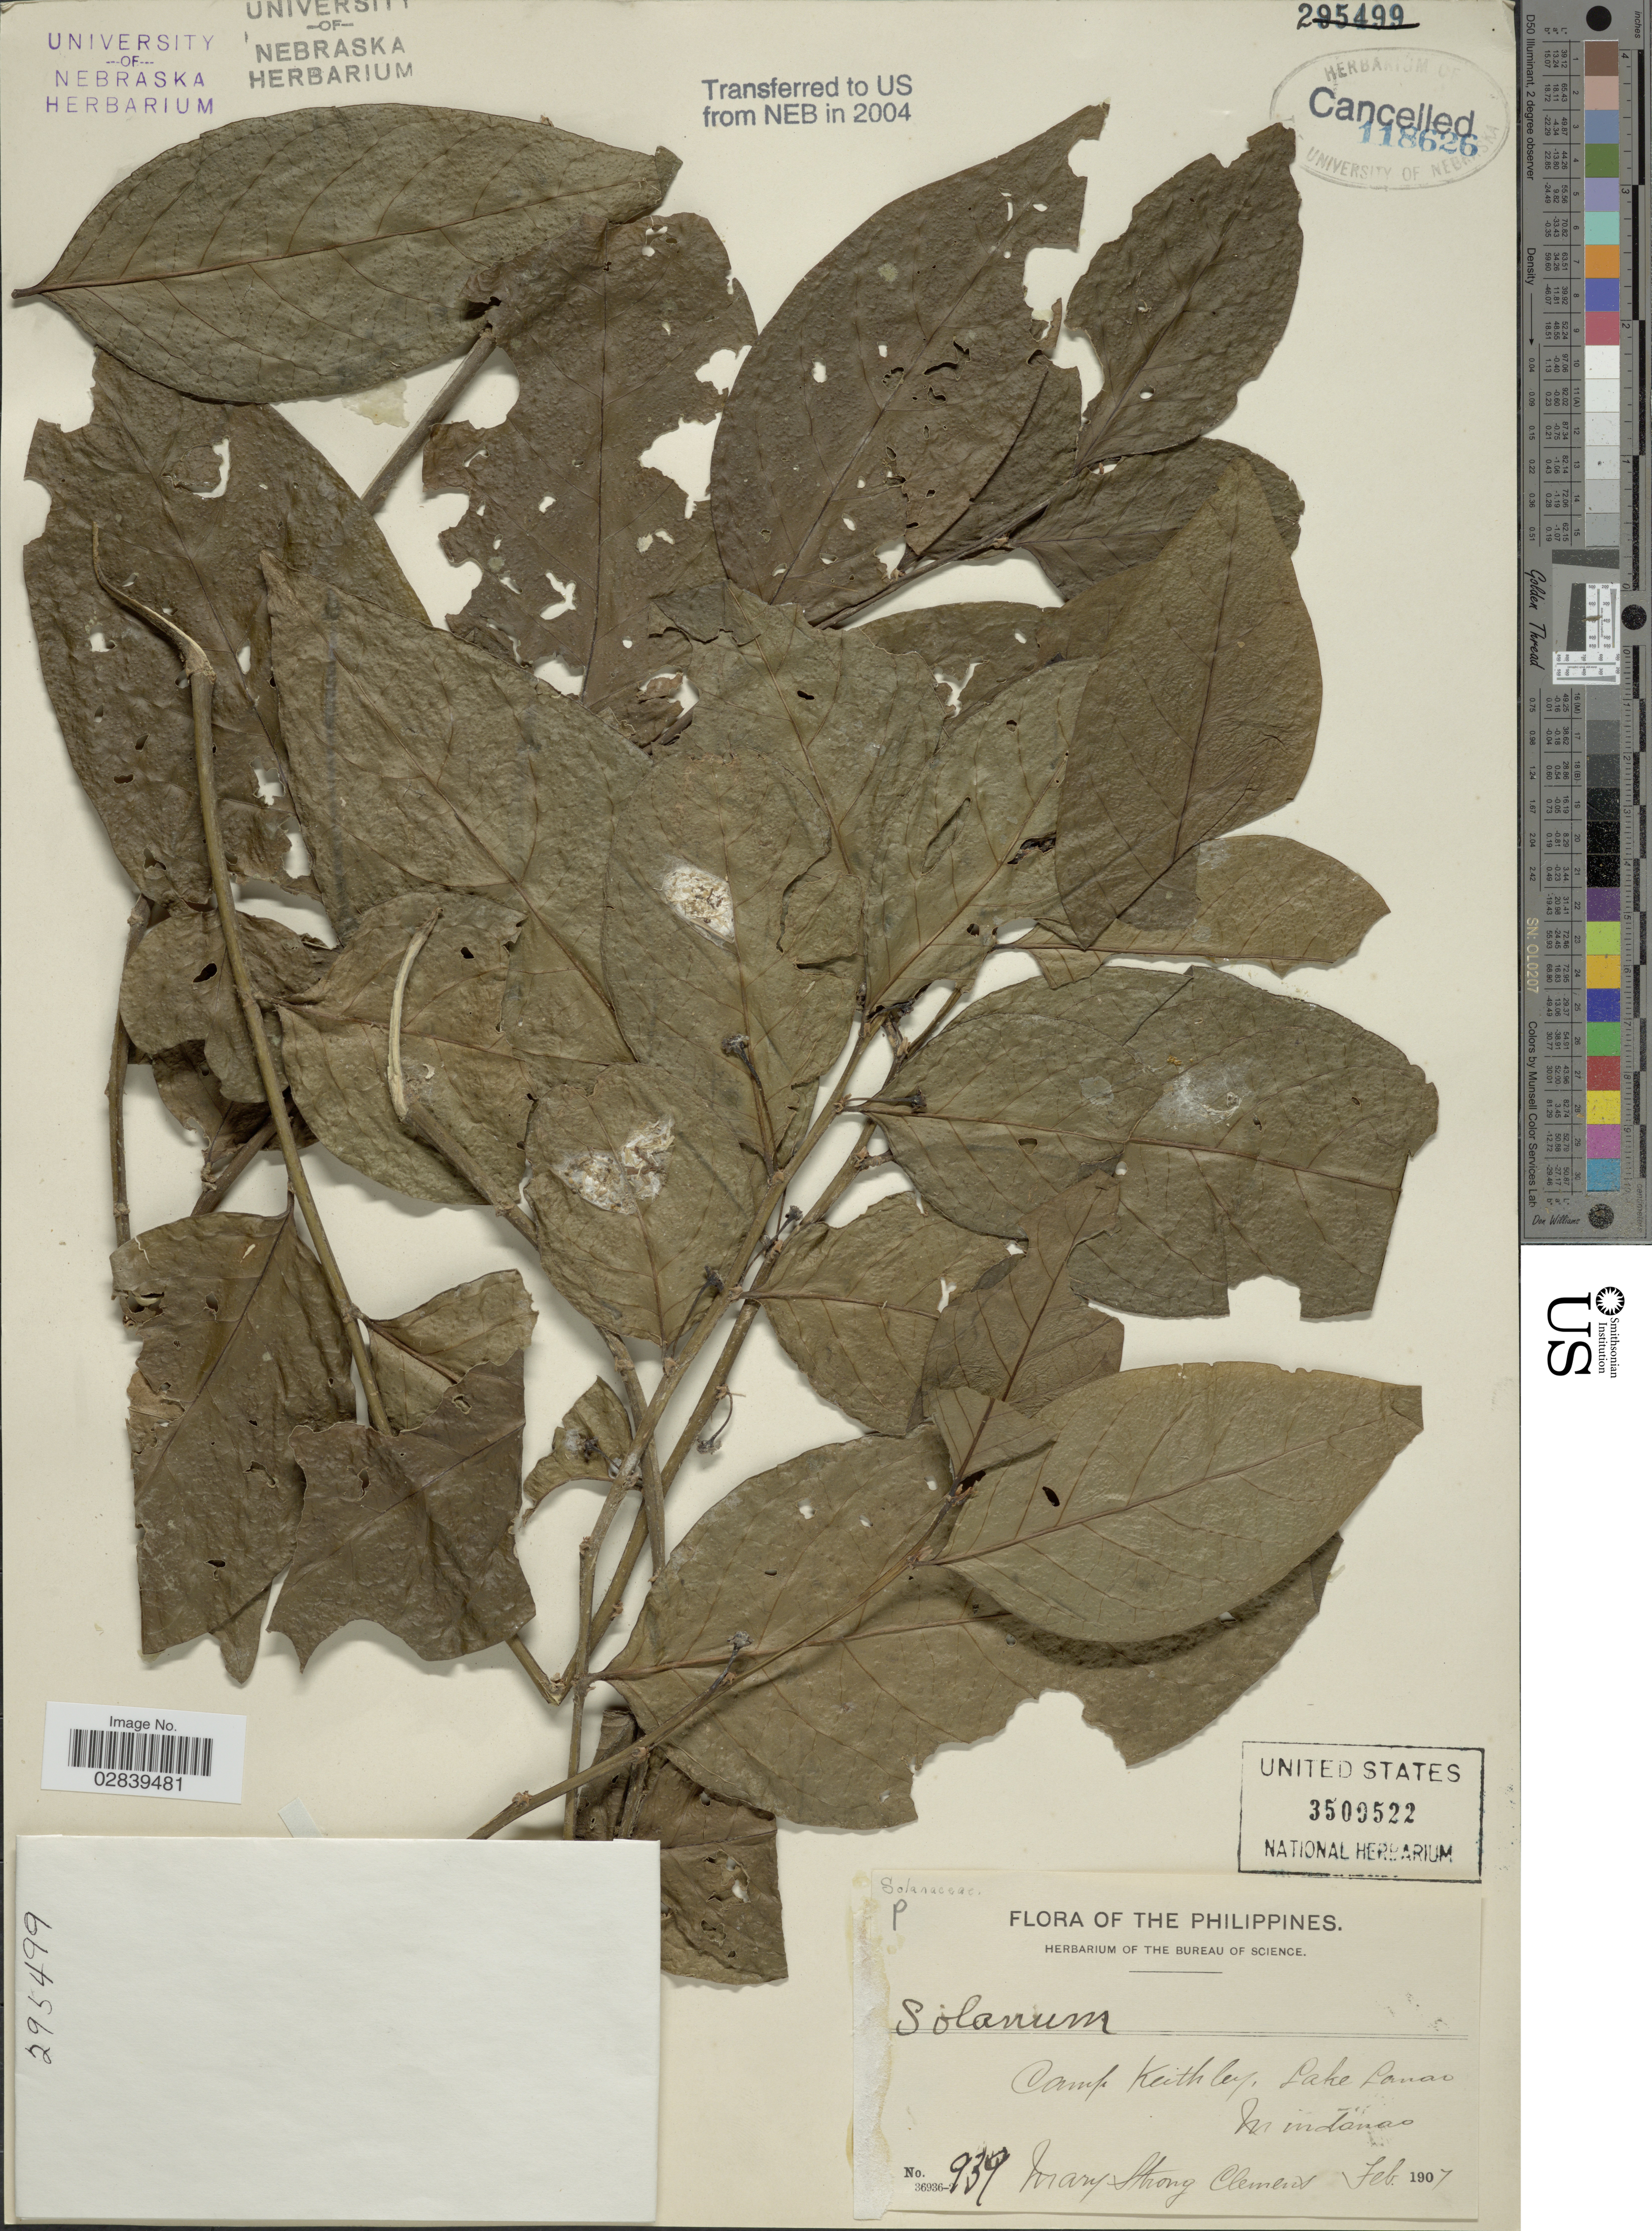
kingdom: Plantae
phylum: Tracheophyta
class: Magnoliopsida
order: Solanales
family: Solanaceae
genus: Solanum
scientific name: Solanum sp.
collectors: M. S. Clemens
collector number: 939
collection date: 1907-02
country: Philippines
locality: Camp Keithley, Lake Lanao, Mindanao.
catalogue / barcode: US 3509522